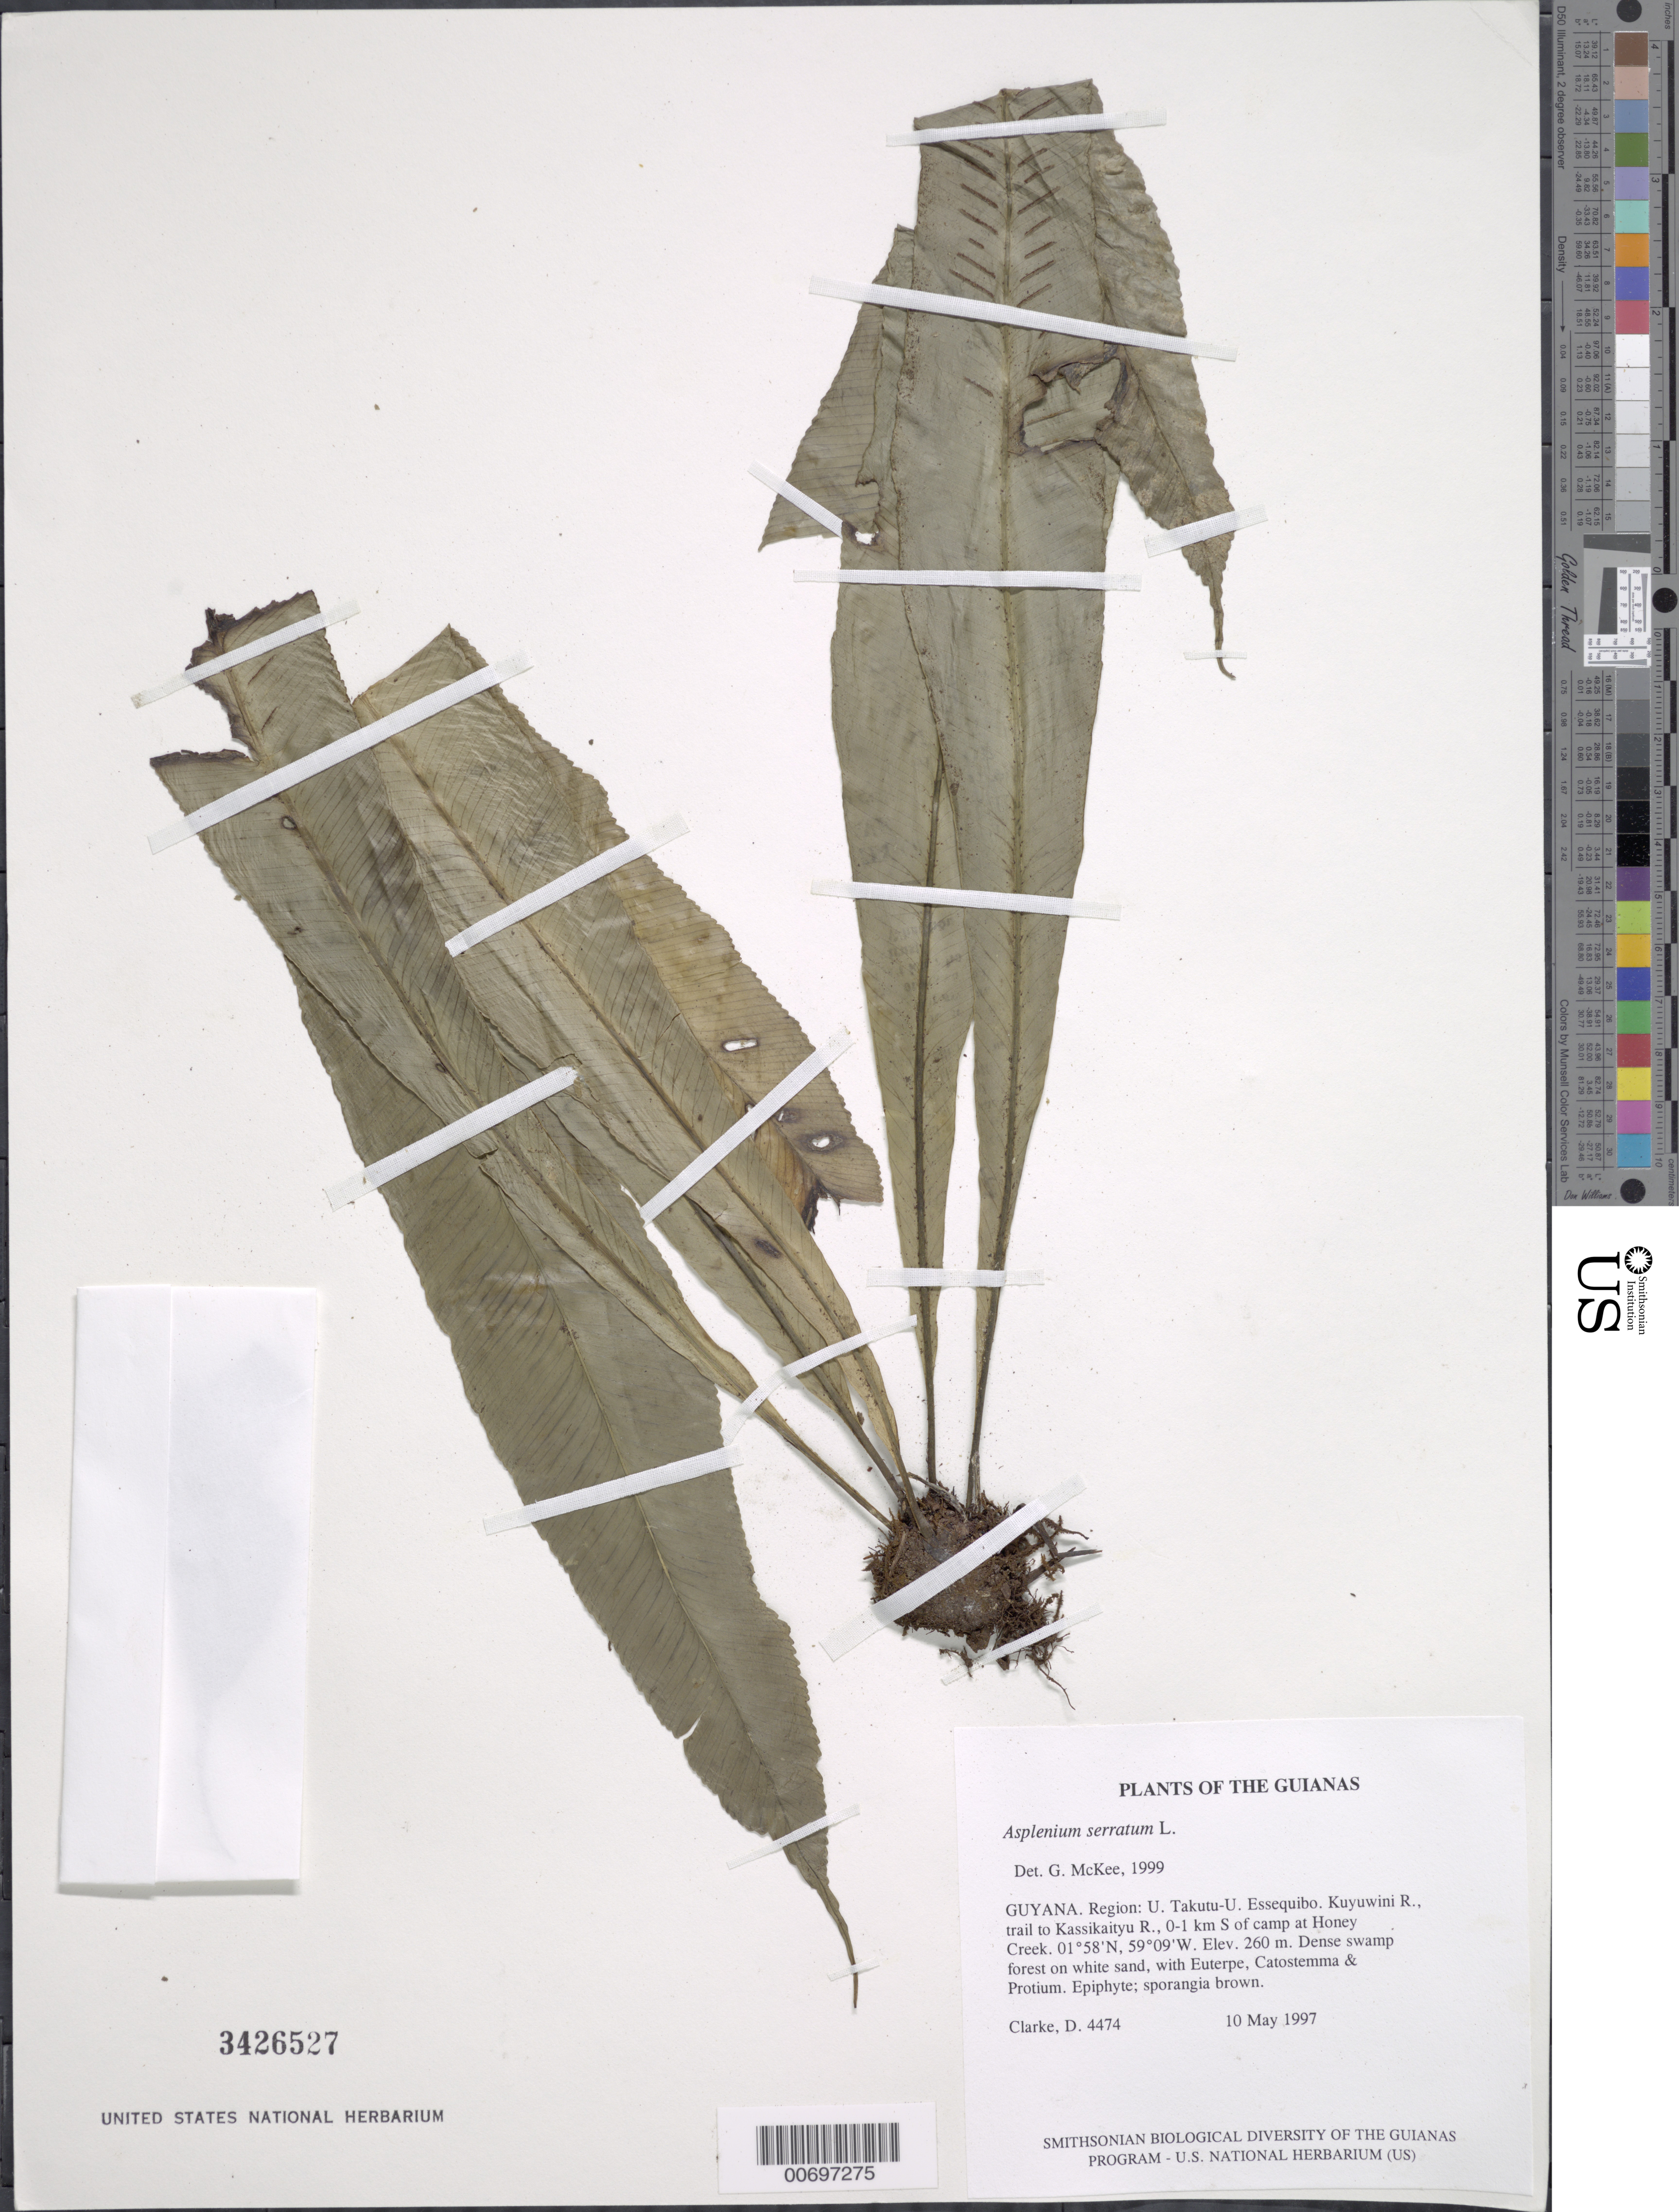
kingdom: Plantae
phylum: Tracheophyta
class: Polypodiopsida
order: Polypodiales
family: Aspleniaceae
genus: Asplenium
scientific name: Asplenium serratum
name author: L.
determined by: McKee, G. S., (US), NMNH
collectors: H. D. Clarke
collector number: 4474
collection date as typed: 10 May 1997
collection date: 1997-05-10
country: Guyana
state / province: U. Takutu-U. Essequibo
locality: Kuyuwini R., trail to Kassikaityu R., 0-1 km S of camp at Honey Creek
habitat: Dense swamp forest on white sand, with Euterpe, Catostemma & Protium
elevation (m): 260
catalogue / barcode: US 3426527